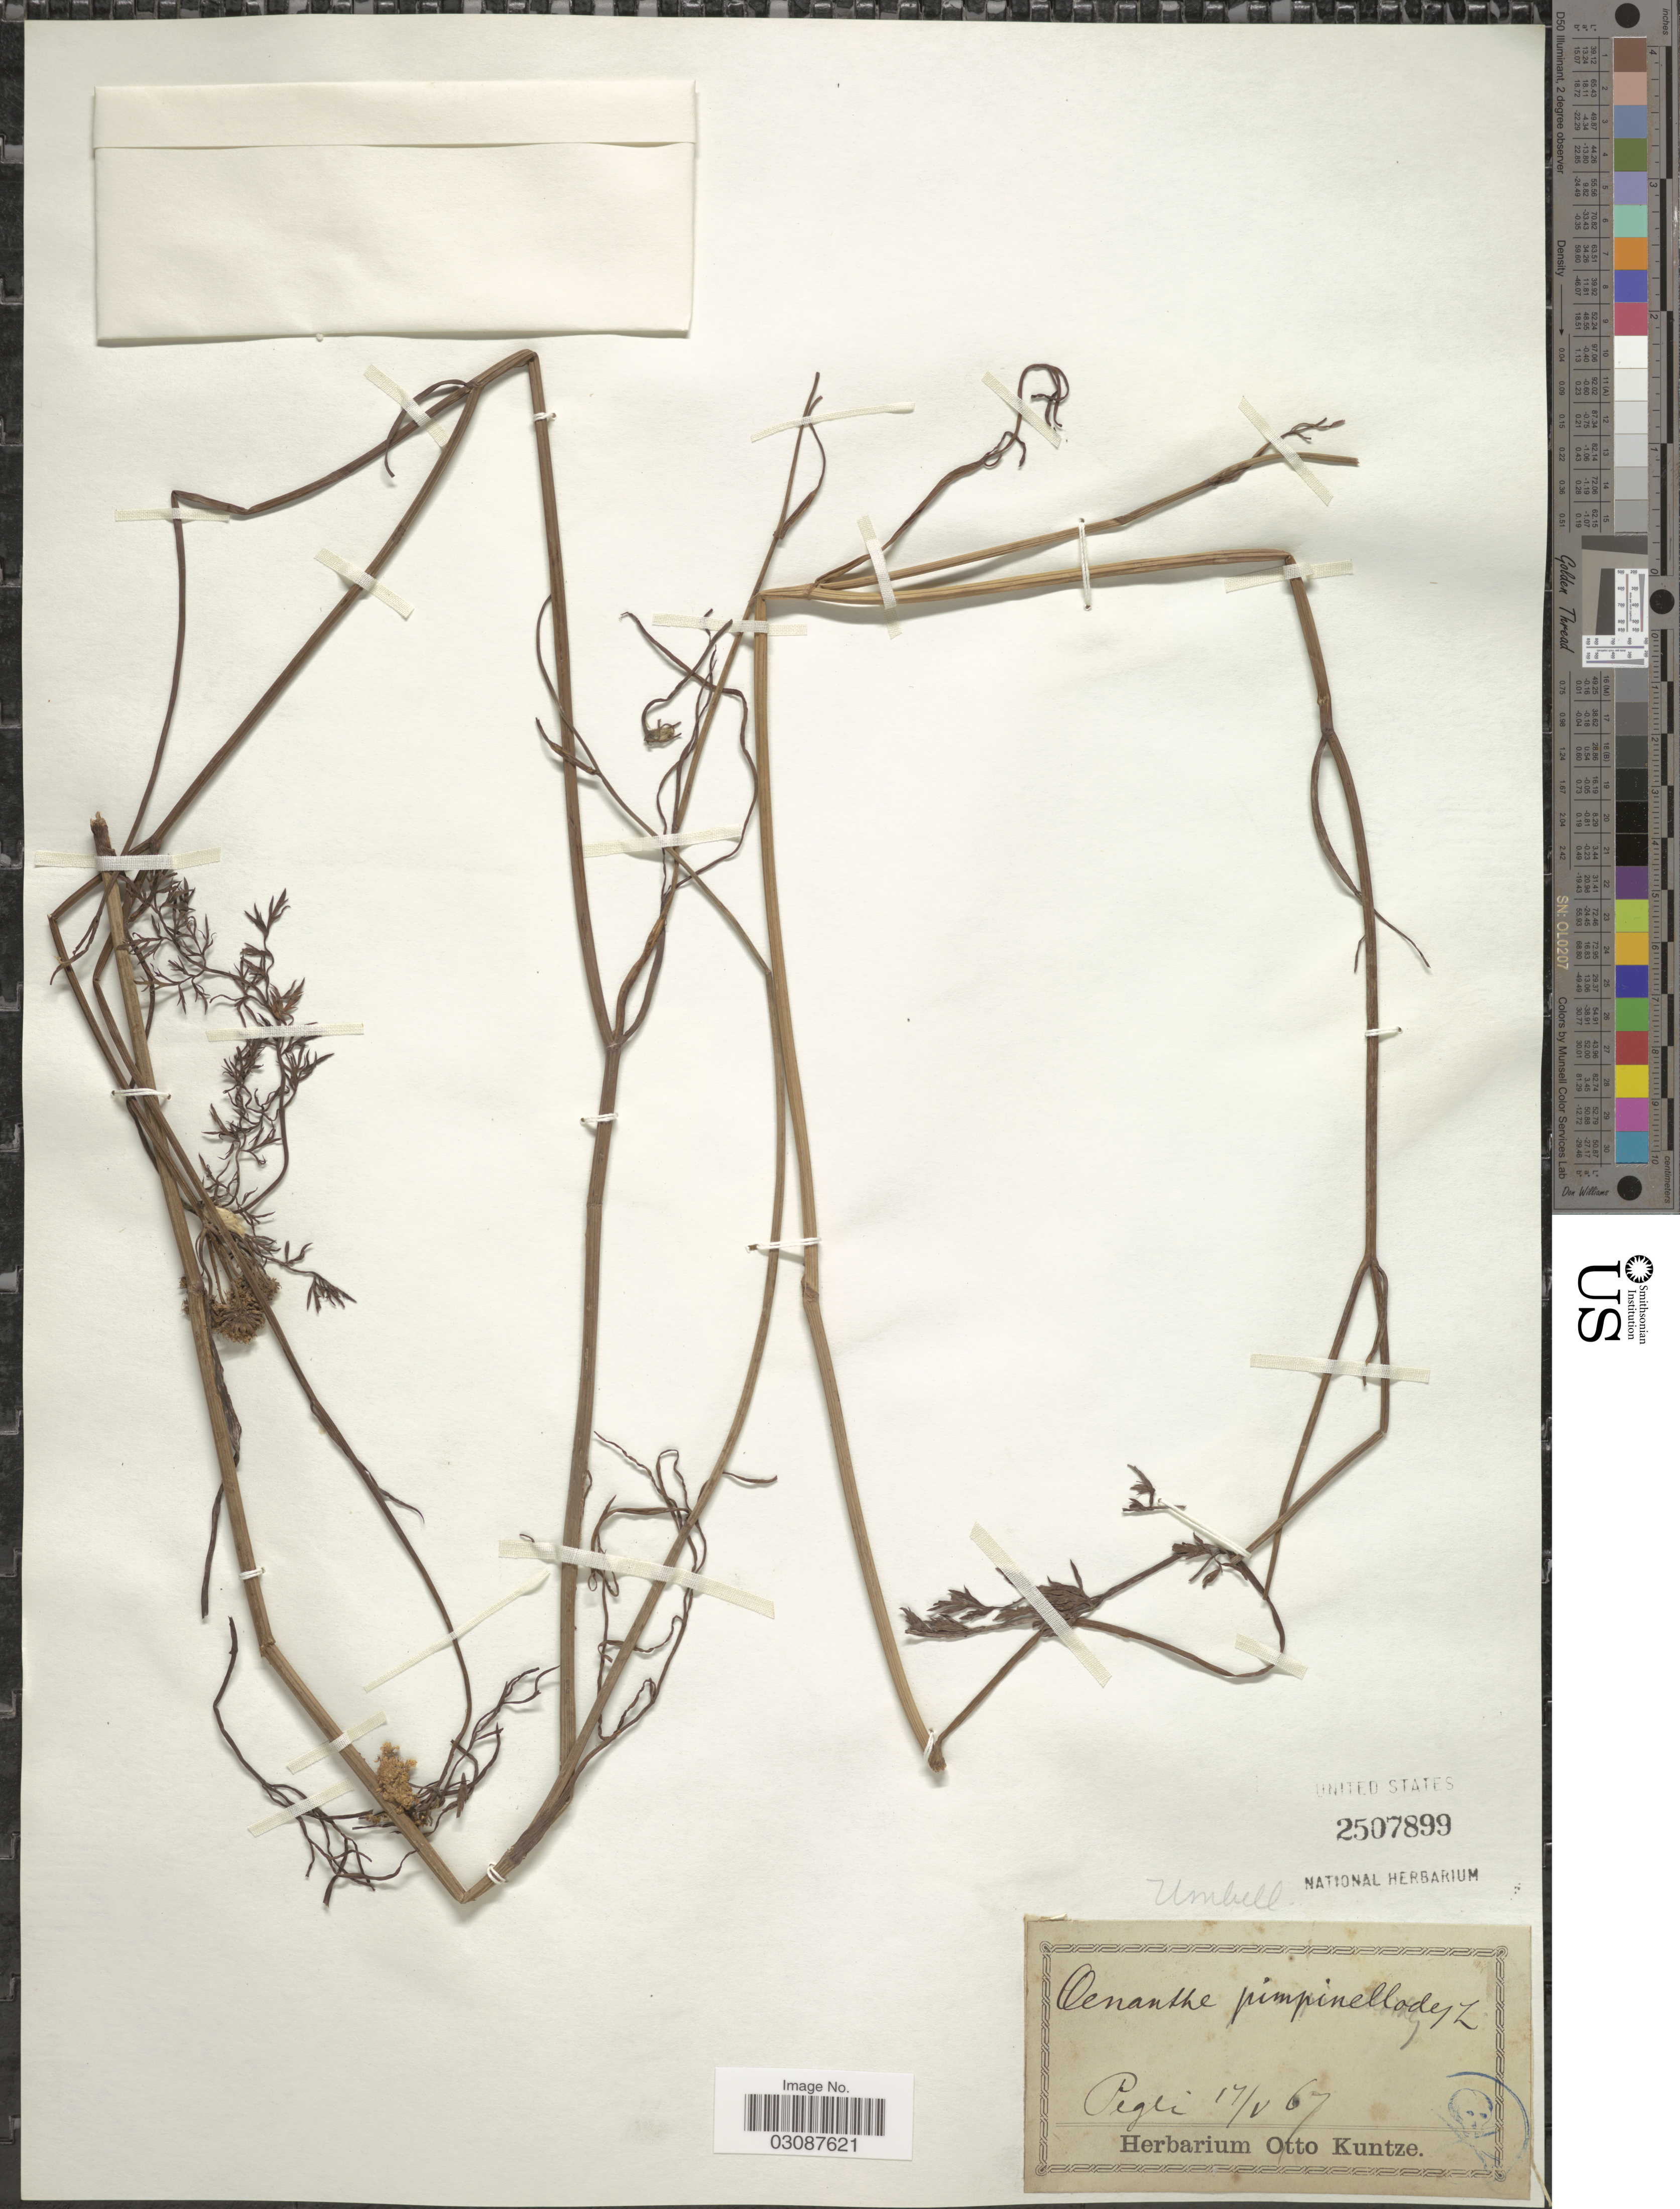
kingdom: Plantae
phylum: Tracheophyta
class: Magnoliopsida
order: Apiales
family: Apiaceae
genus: Oenanthe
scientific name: Oenanthe pimpinelloides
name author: L.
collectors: ex herb. Otto Kuntze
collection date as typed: Transcribed d/m/y: 17/5/67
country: Italy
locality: Pegli.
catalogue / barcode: US 2507899